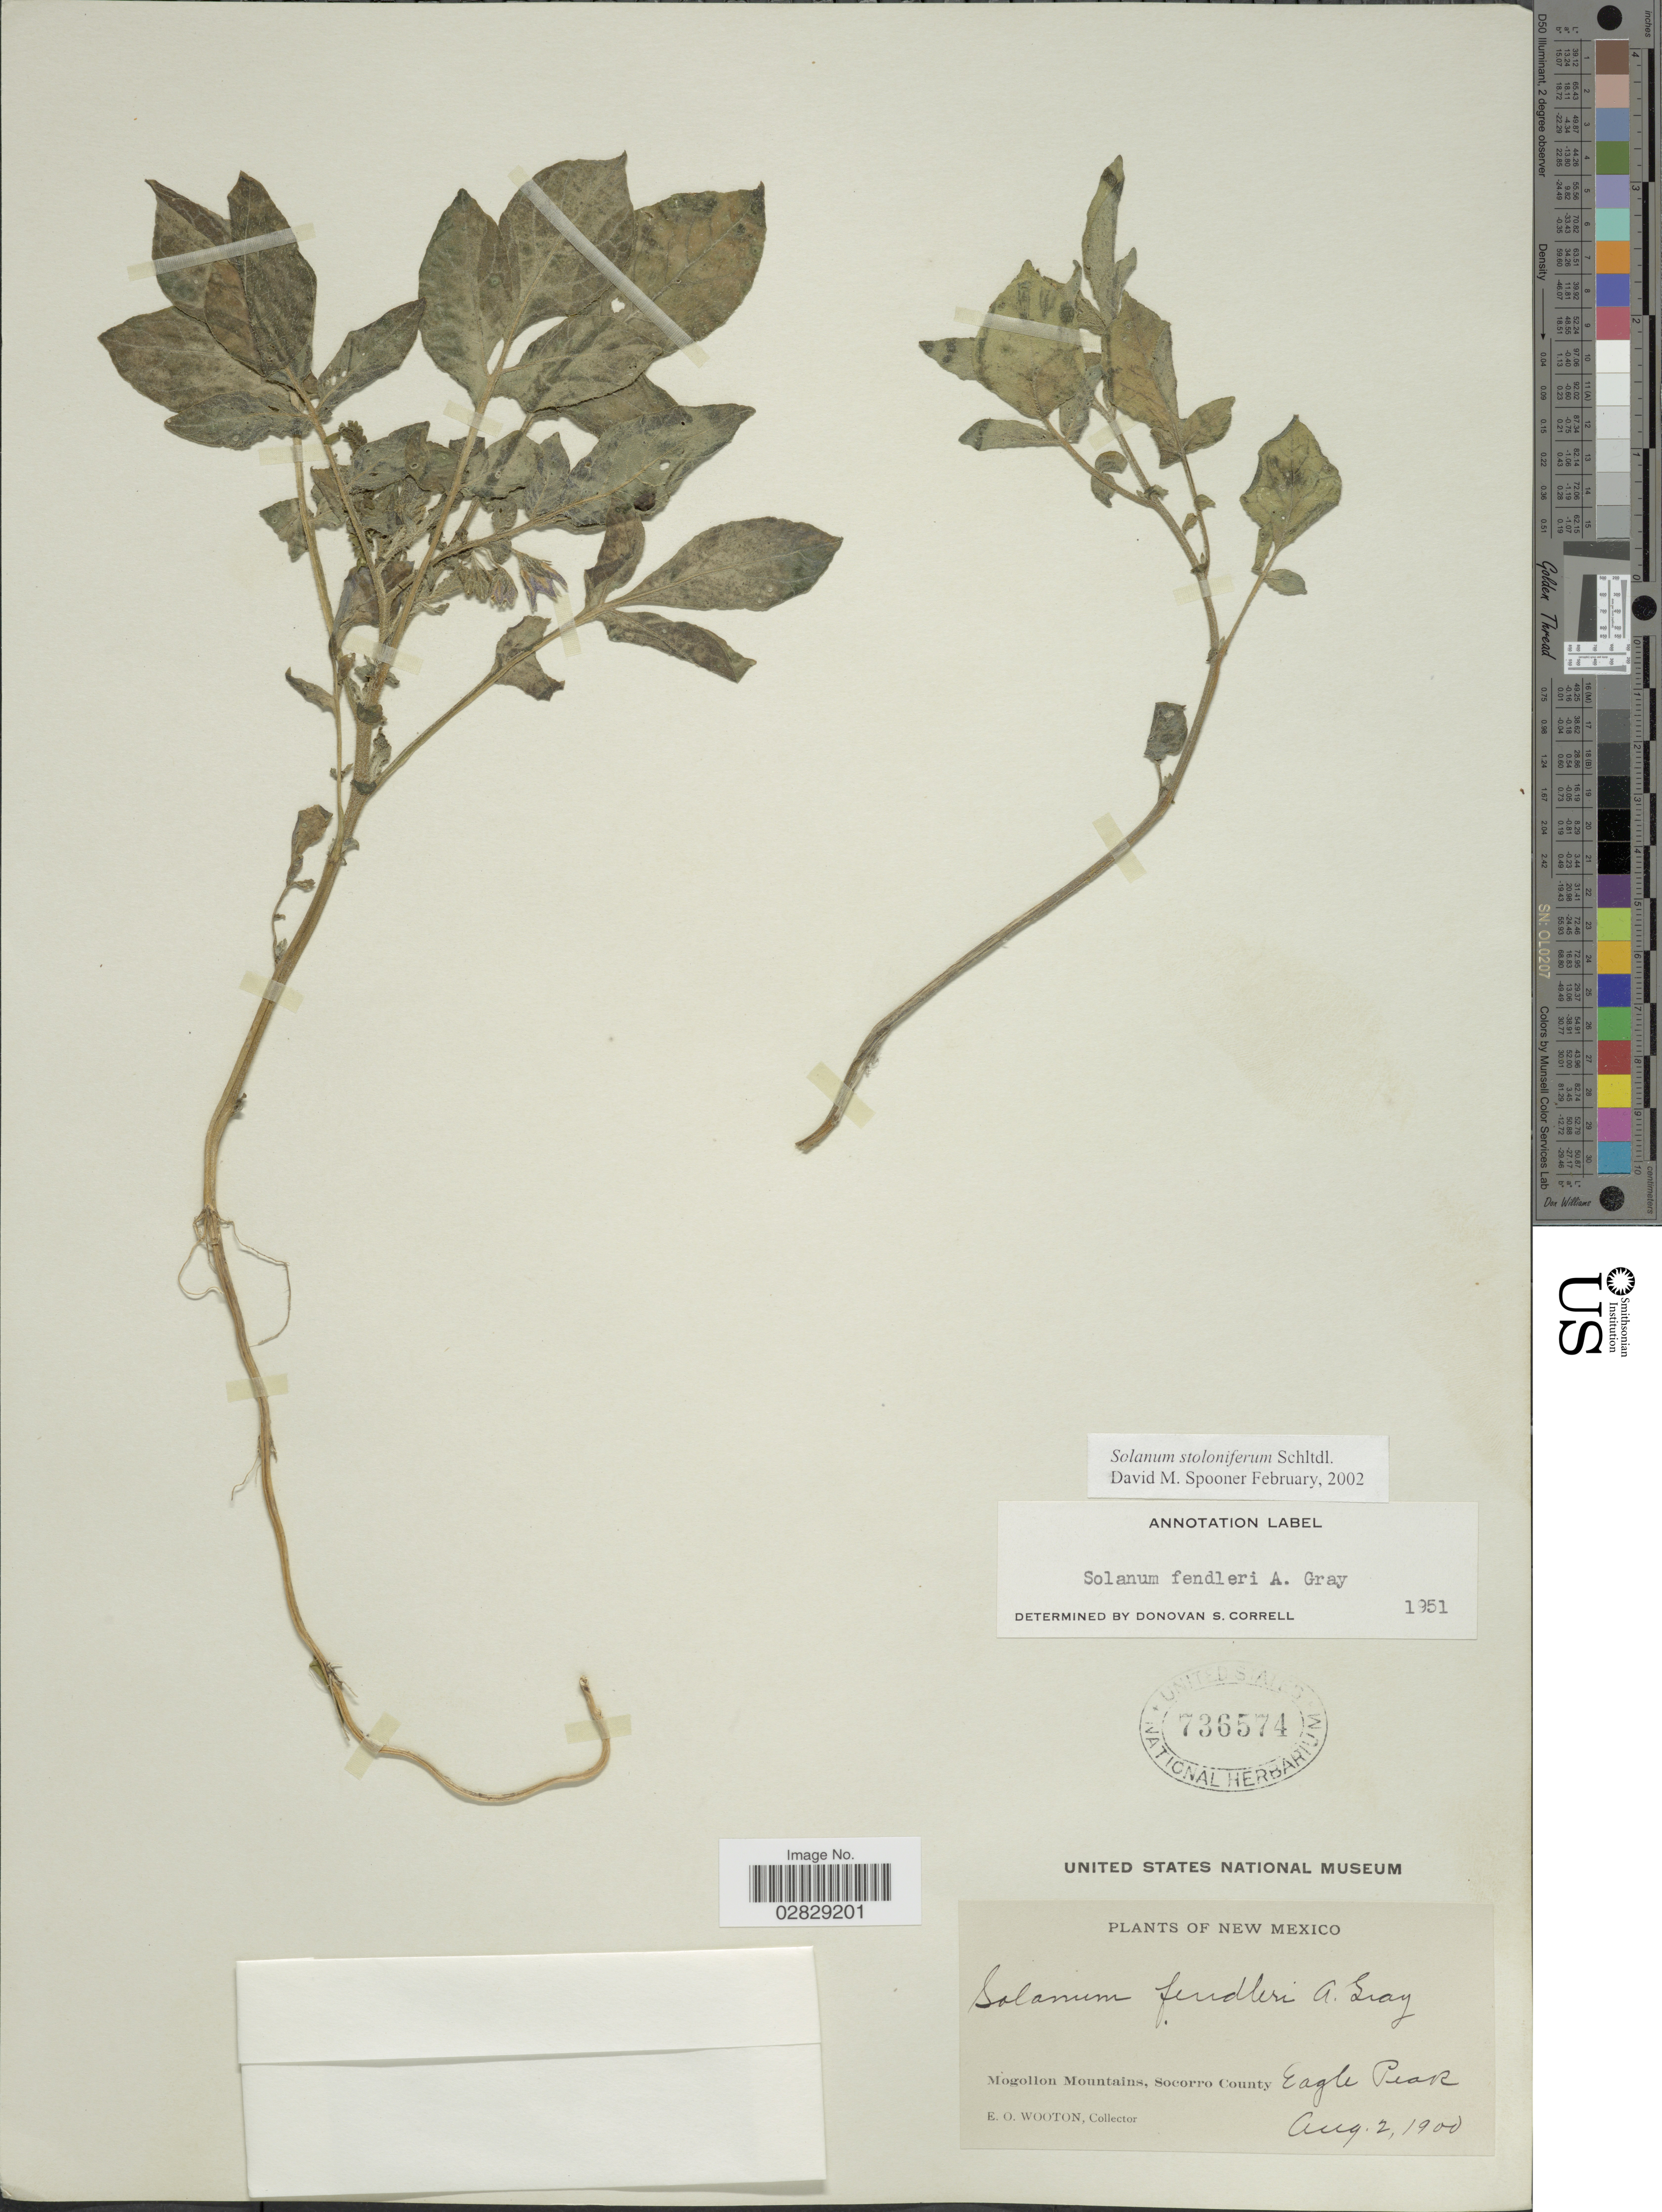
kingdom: Plantae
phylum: Tracheophyta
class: Magnoliopsida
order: Solanales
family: Solanaceae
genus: Solanum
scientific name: Solanum stoloniferum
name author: Schltdl.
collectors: E. O. Wooton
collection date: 1900-08-02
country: United States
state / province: New Mexico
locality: Mogollon Mountains, Socorro County, Eagle Peak.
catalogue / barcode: US 736574